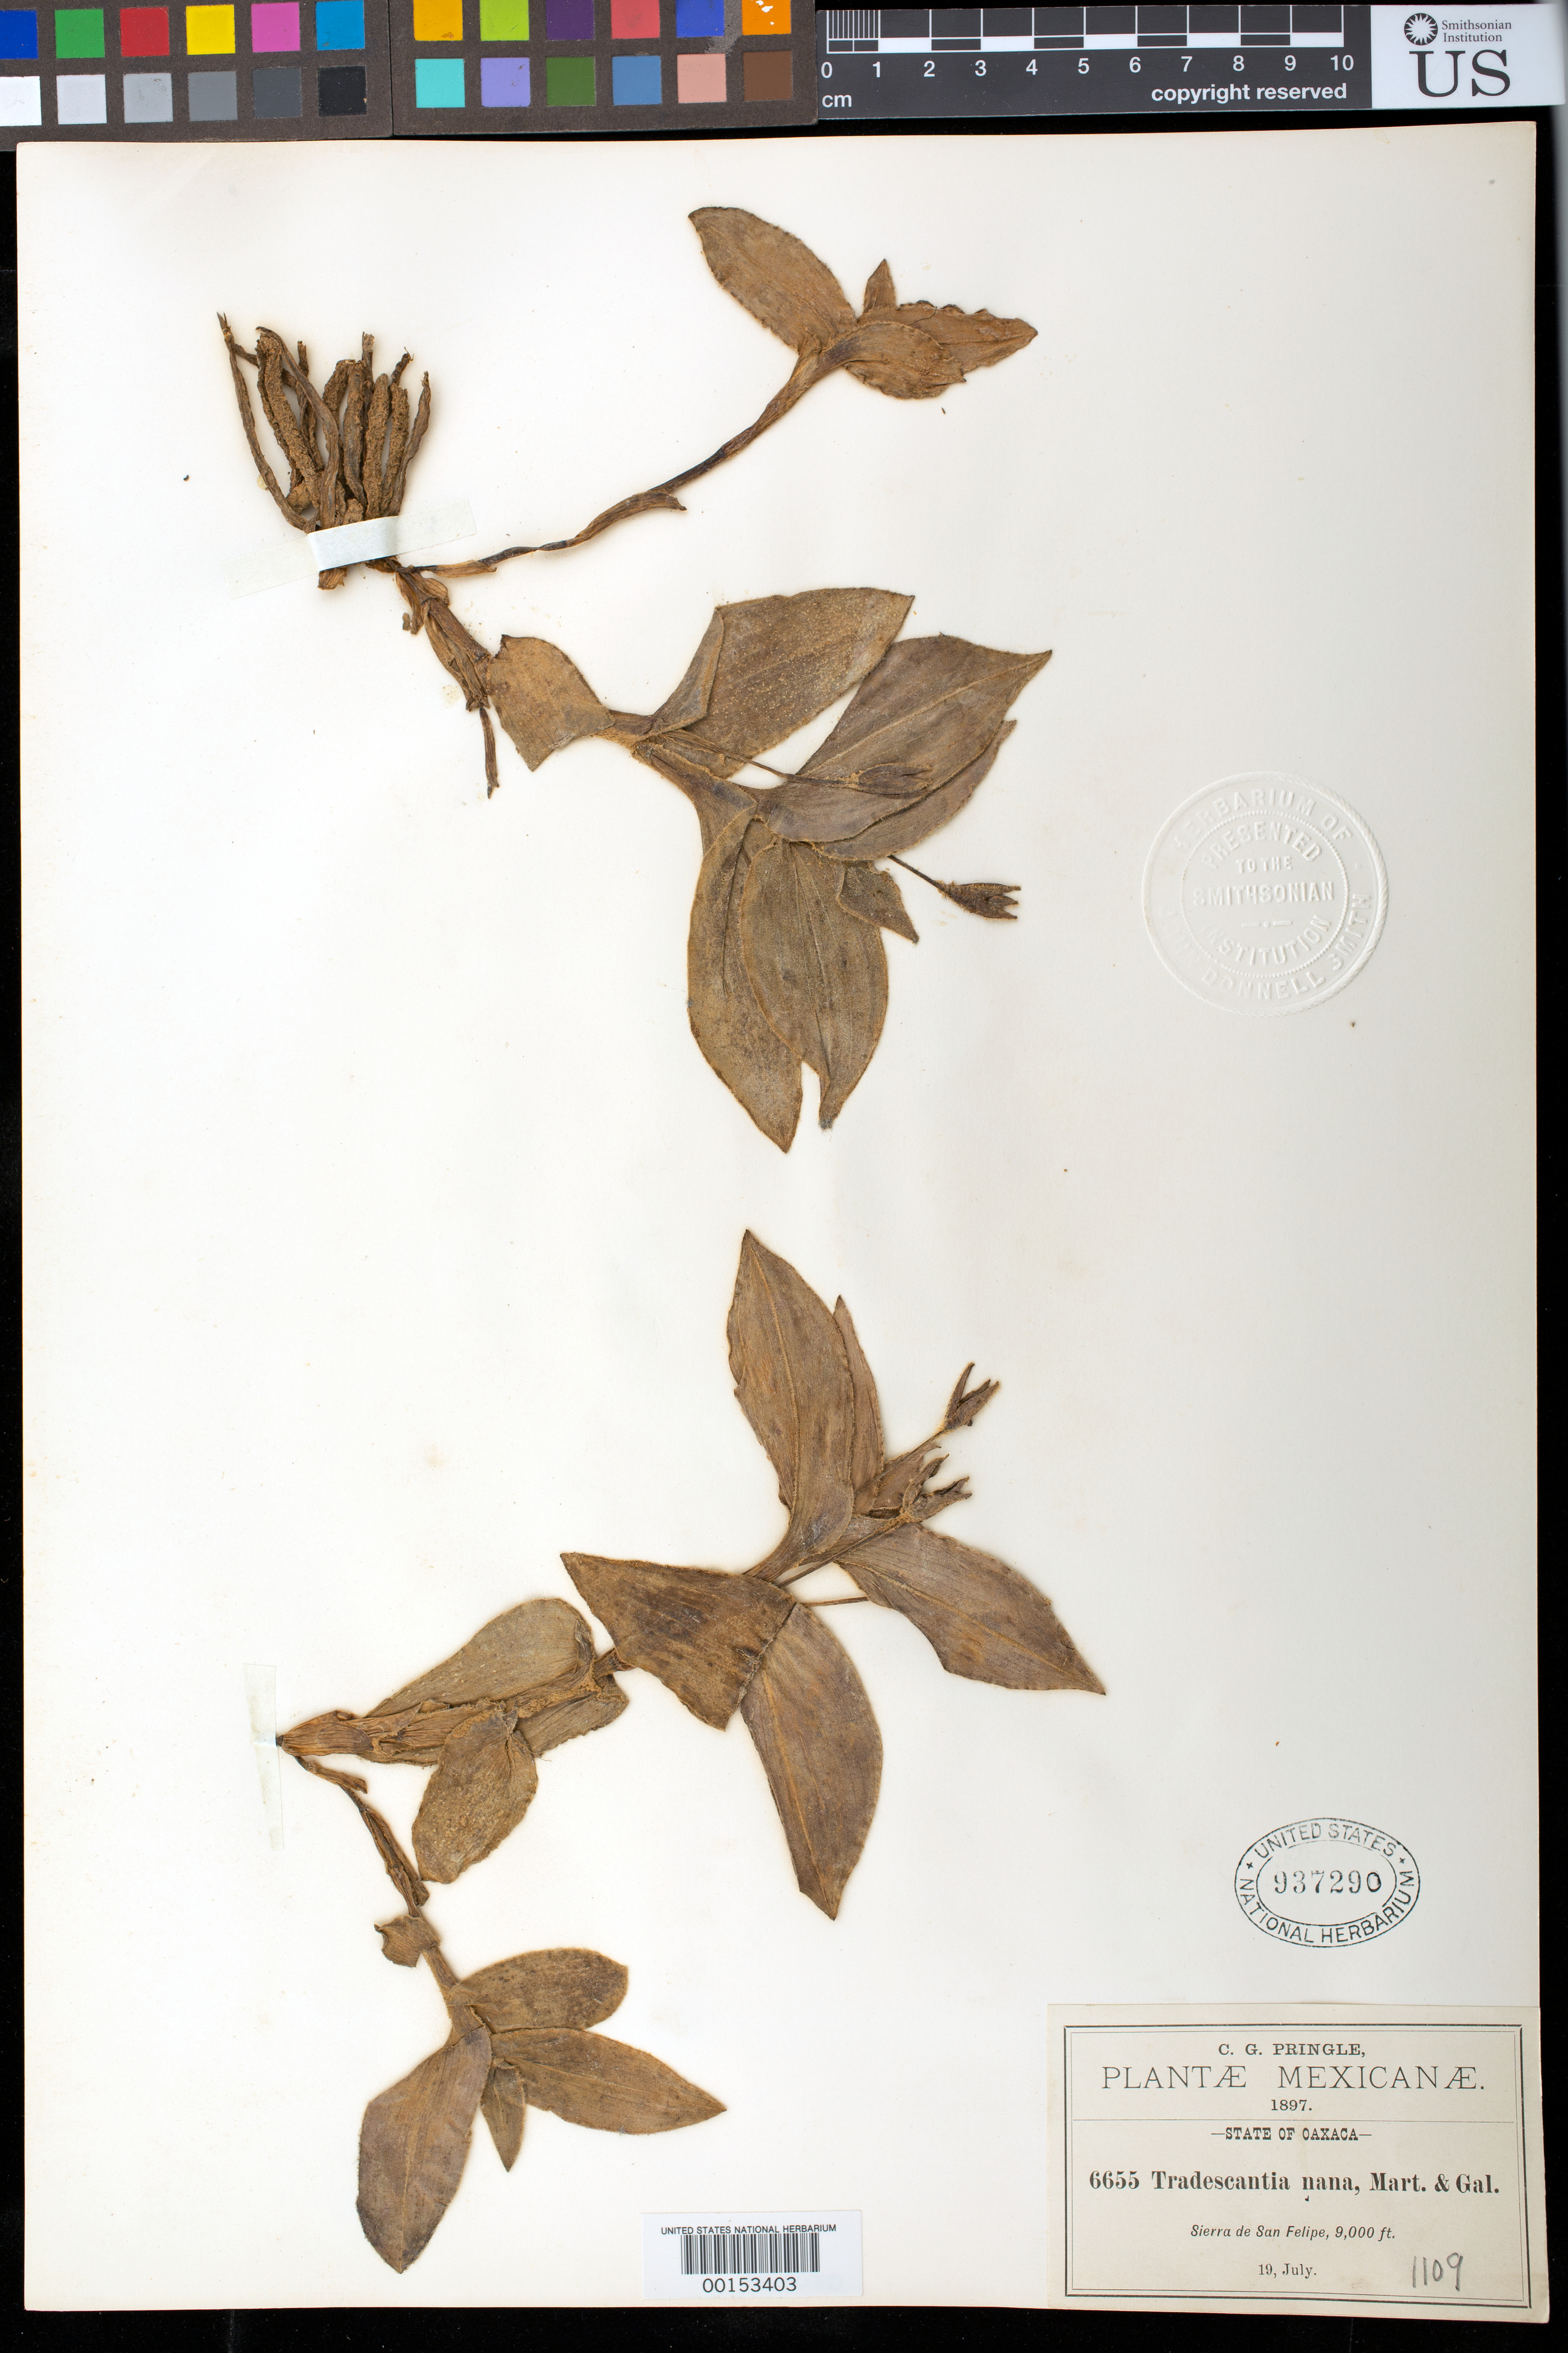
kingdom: Plantae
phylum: Tracheophyta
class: Liliopsida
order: Commelinales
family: Commelinaceae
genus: Matudanthus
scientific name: Matudanthus nanus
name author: D.R. Hunt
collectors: C. G. Pringle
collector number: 6655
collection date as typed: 19 Jul 1897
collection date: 1897-07-19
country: Mexico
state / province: Oaxaca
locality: Sierra de San Felipe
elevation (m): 2745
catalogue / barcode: US 937290